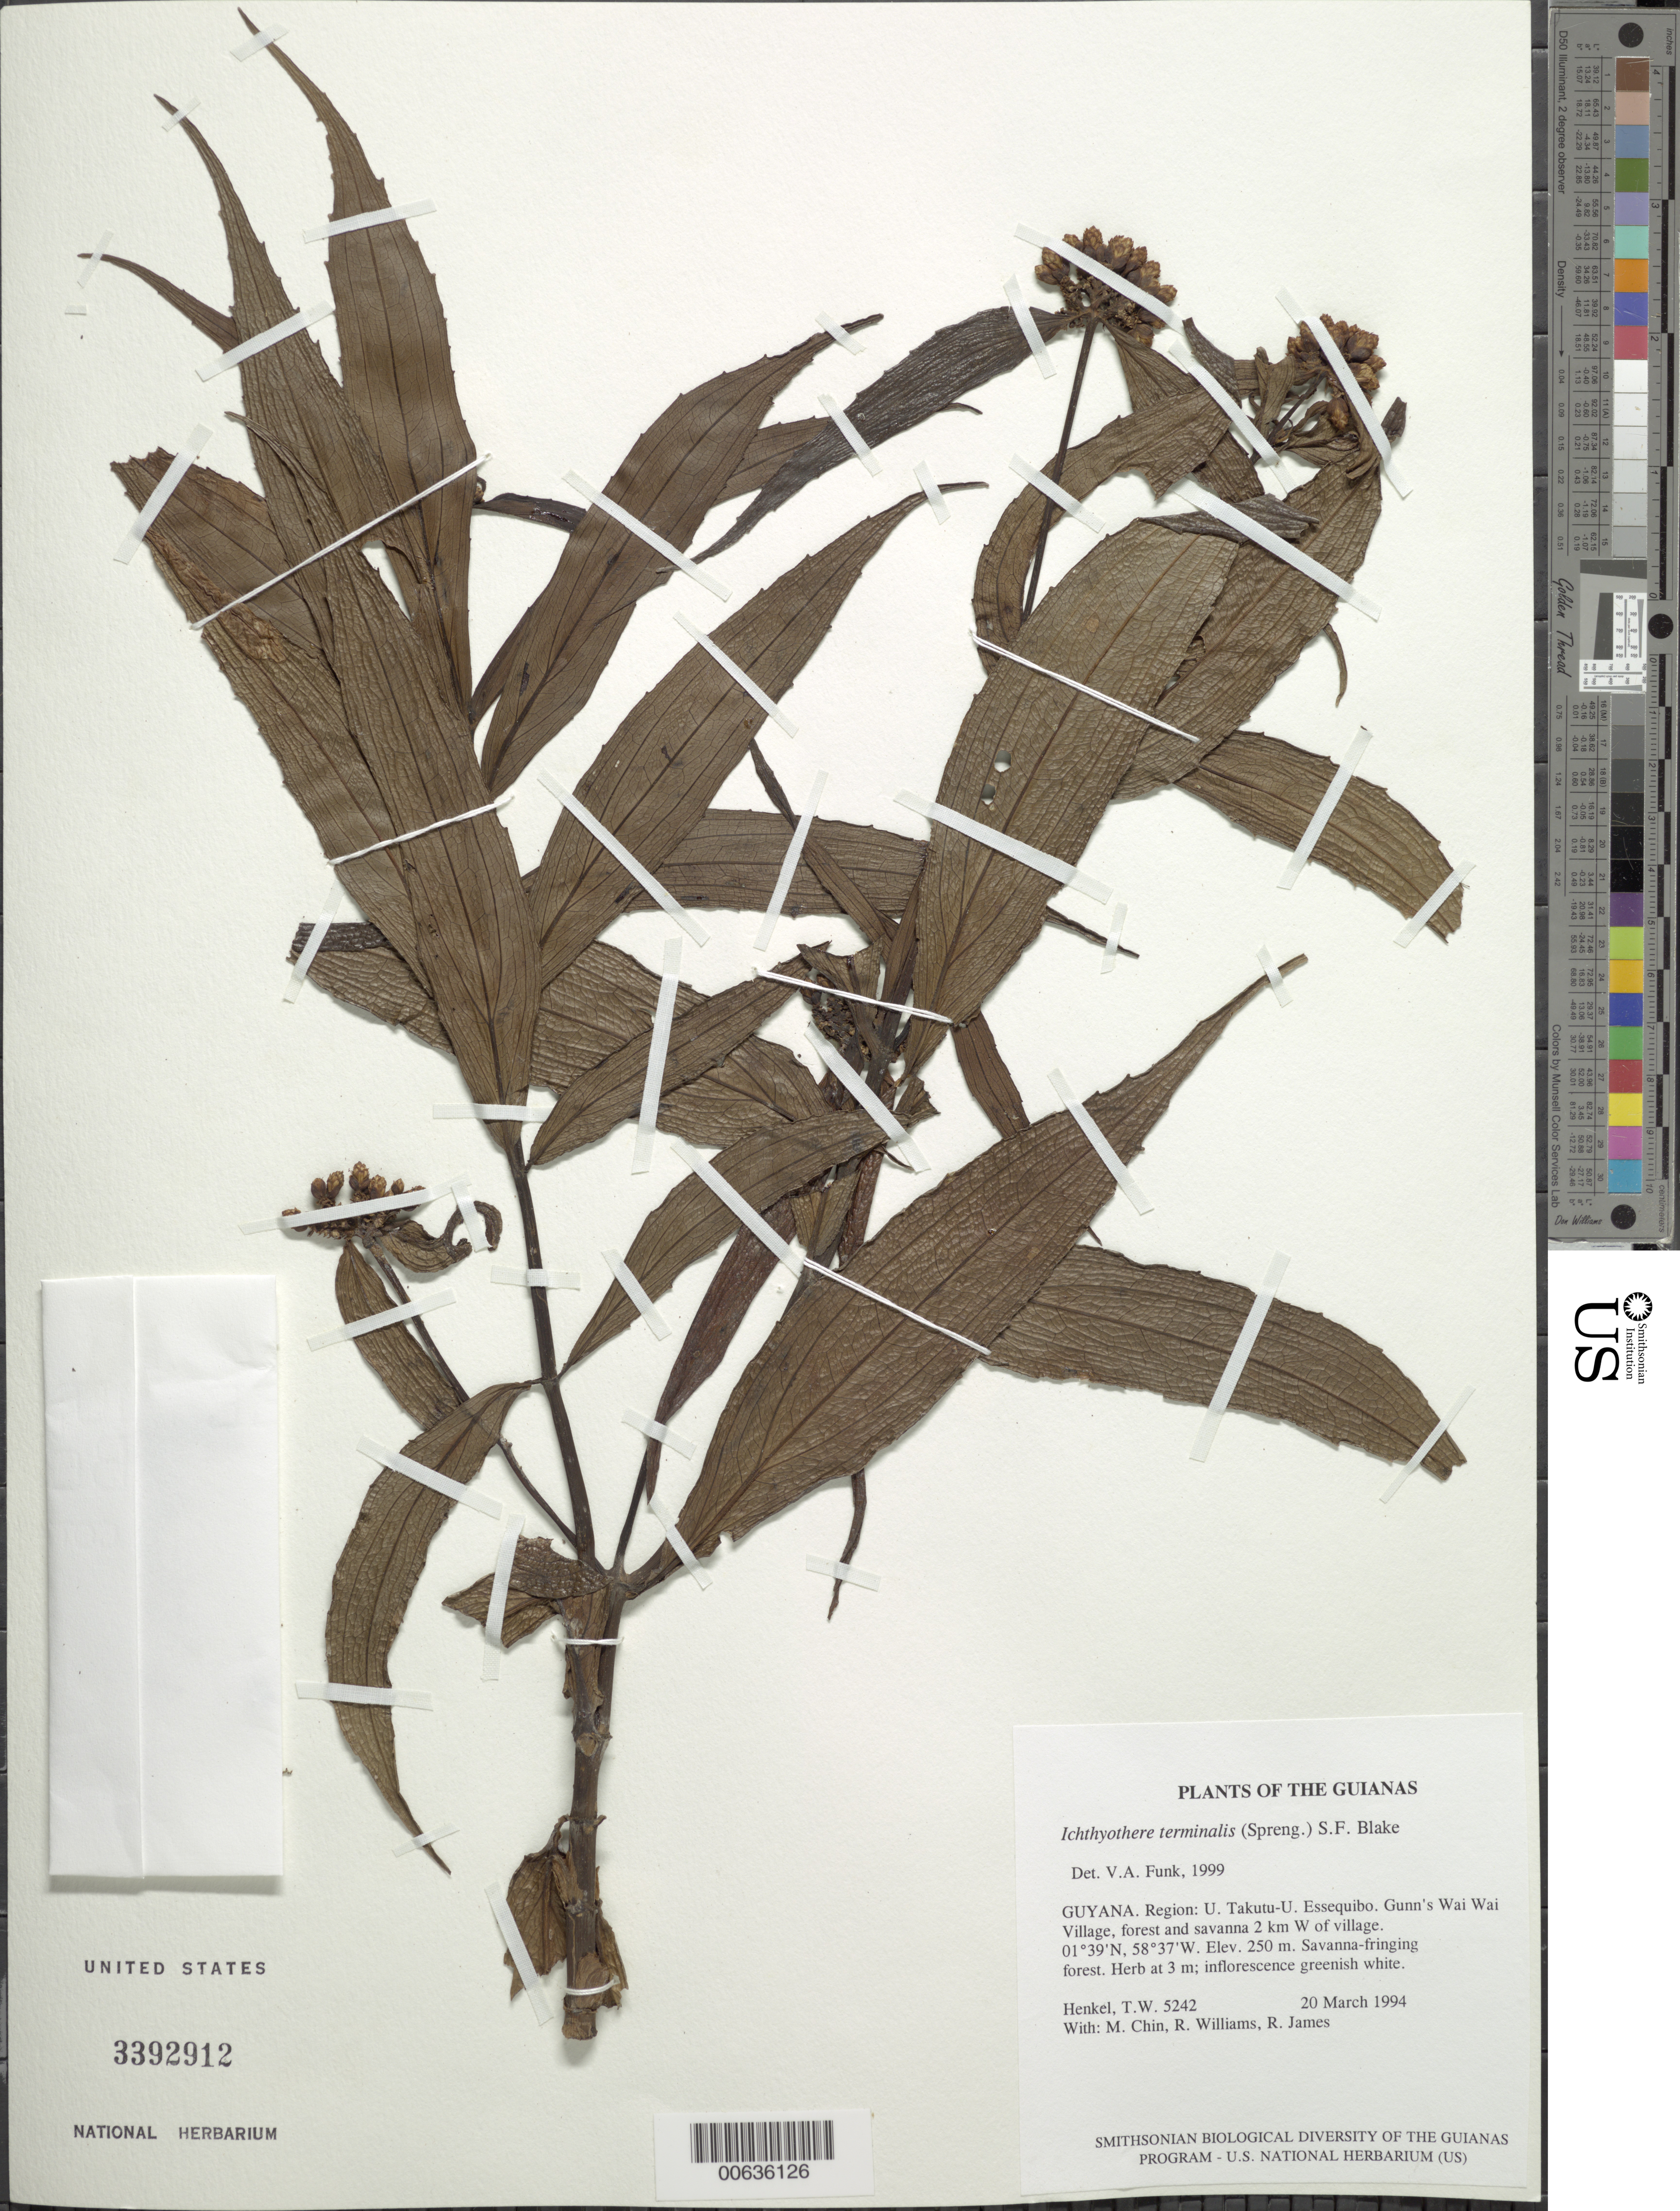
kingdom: Plantae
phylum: Tracheophyta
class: Magnoliopsida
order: Asterales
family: Asteraceae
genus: Ichthyothere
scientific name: Ichthyothere terminalis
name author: (Spreng.) S.F. Blake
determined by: Funk, Vicki A., (BOT), Smithsonian Institution - National Museum of Natural History (UNITED STATES)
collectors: T. Henkel, M. Chin, R. Williams & R. James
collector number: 5242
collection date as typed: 20 March 1994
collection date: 1994-03-20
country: Guyana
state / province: U. Takutu-U. Essequibo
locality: Gunn's Wai Wai Village, forest and savanna 2 km W of village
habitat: Savanna-fringing forest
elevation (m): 250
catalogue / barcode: US 3392912